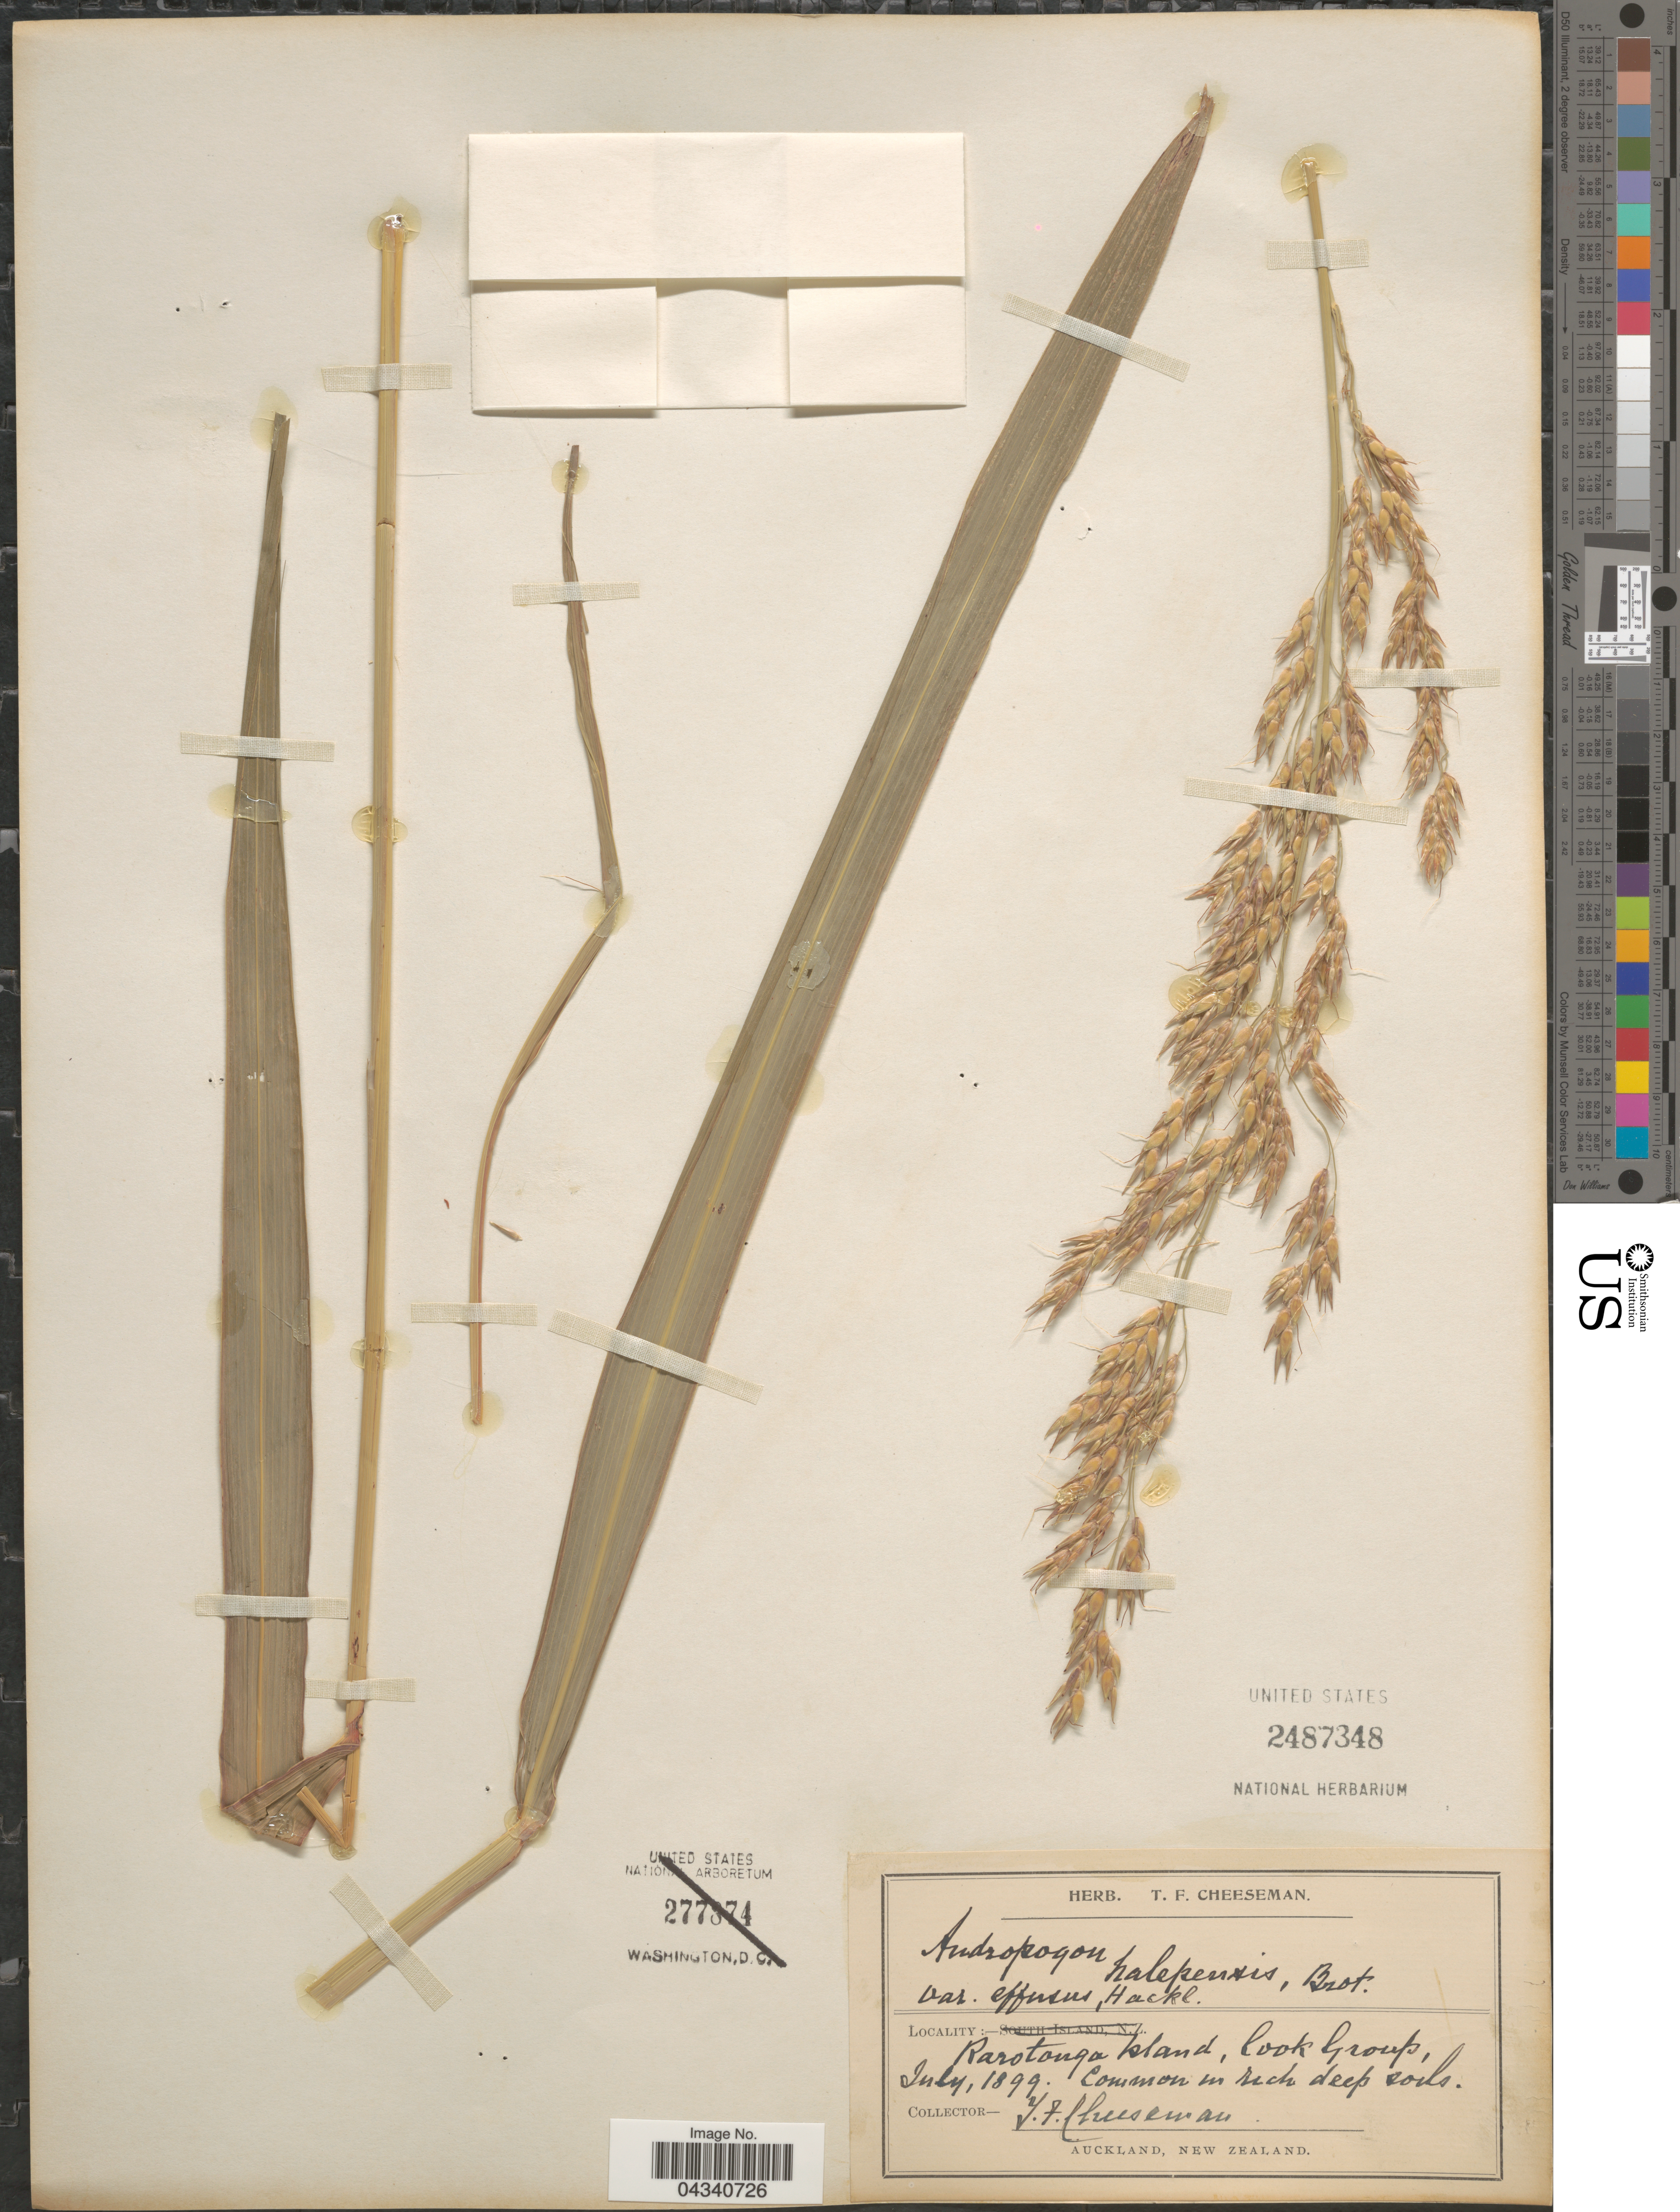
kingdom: Plantae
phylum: Tracheophyta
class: Liliopsida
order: Poales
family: Poaceae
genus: Sorghum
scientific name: Sorghum halepense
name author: (L.) Pers.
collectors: T. F. Cheeseman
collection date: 1899-07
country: Cook Islands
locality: Rarotonga Island, Cook Group. Common in rich deep soils.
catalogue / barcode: US 2487348